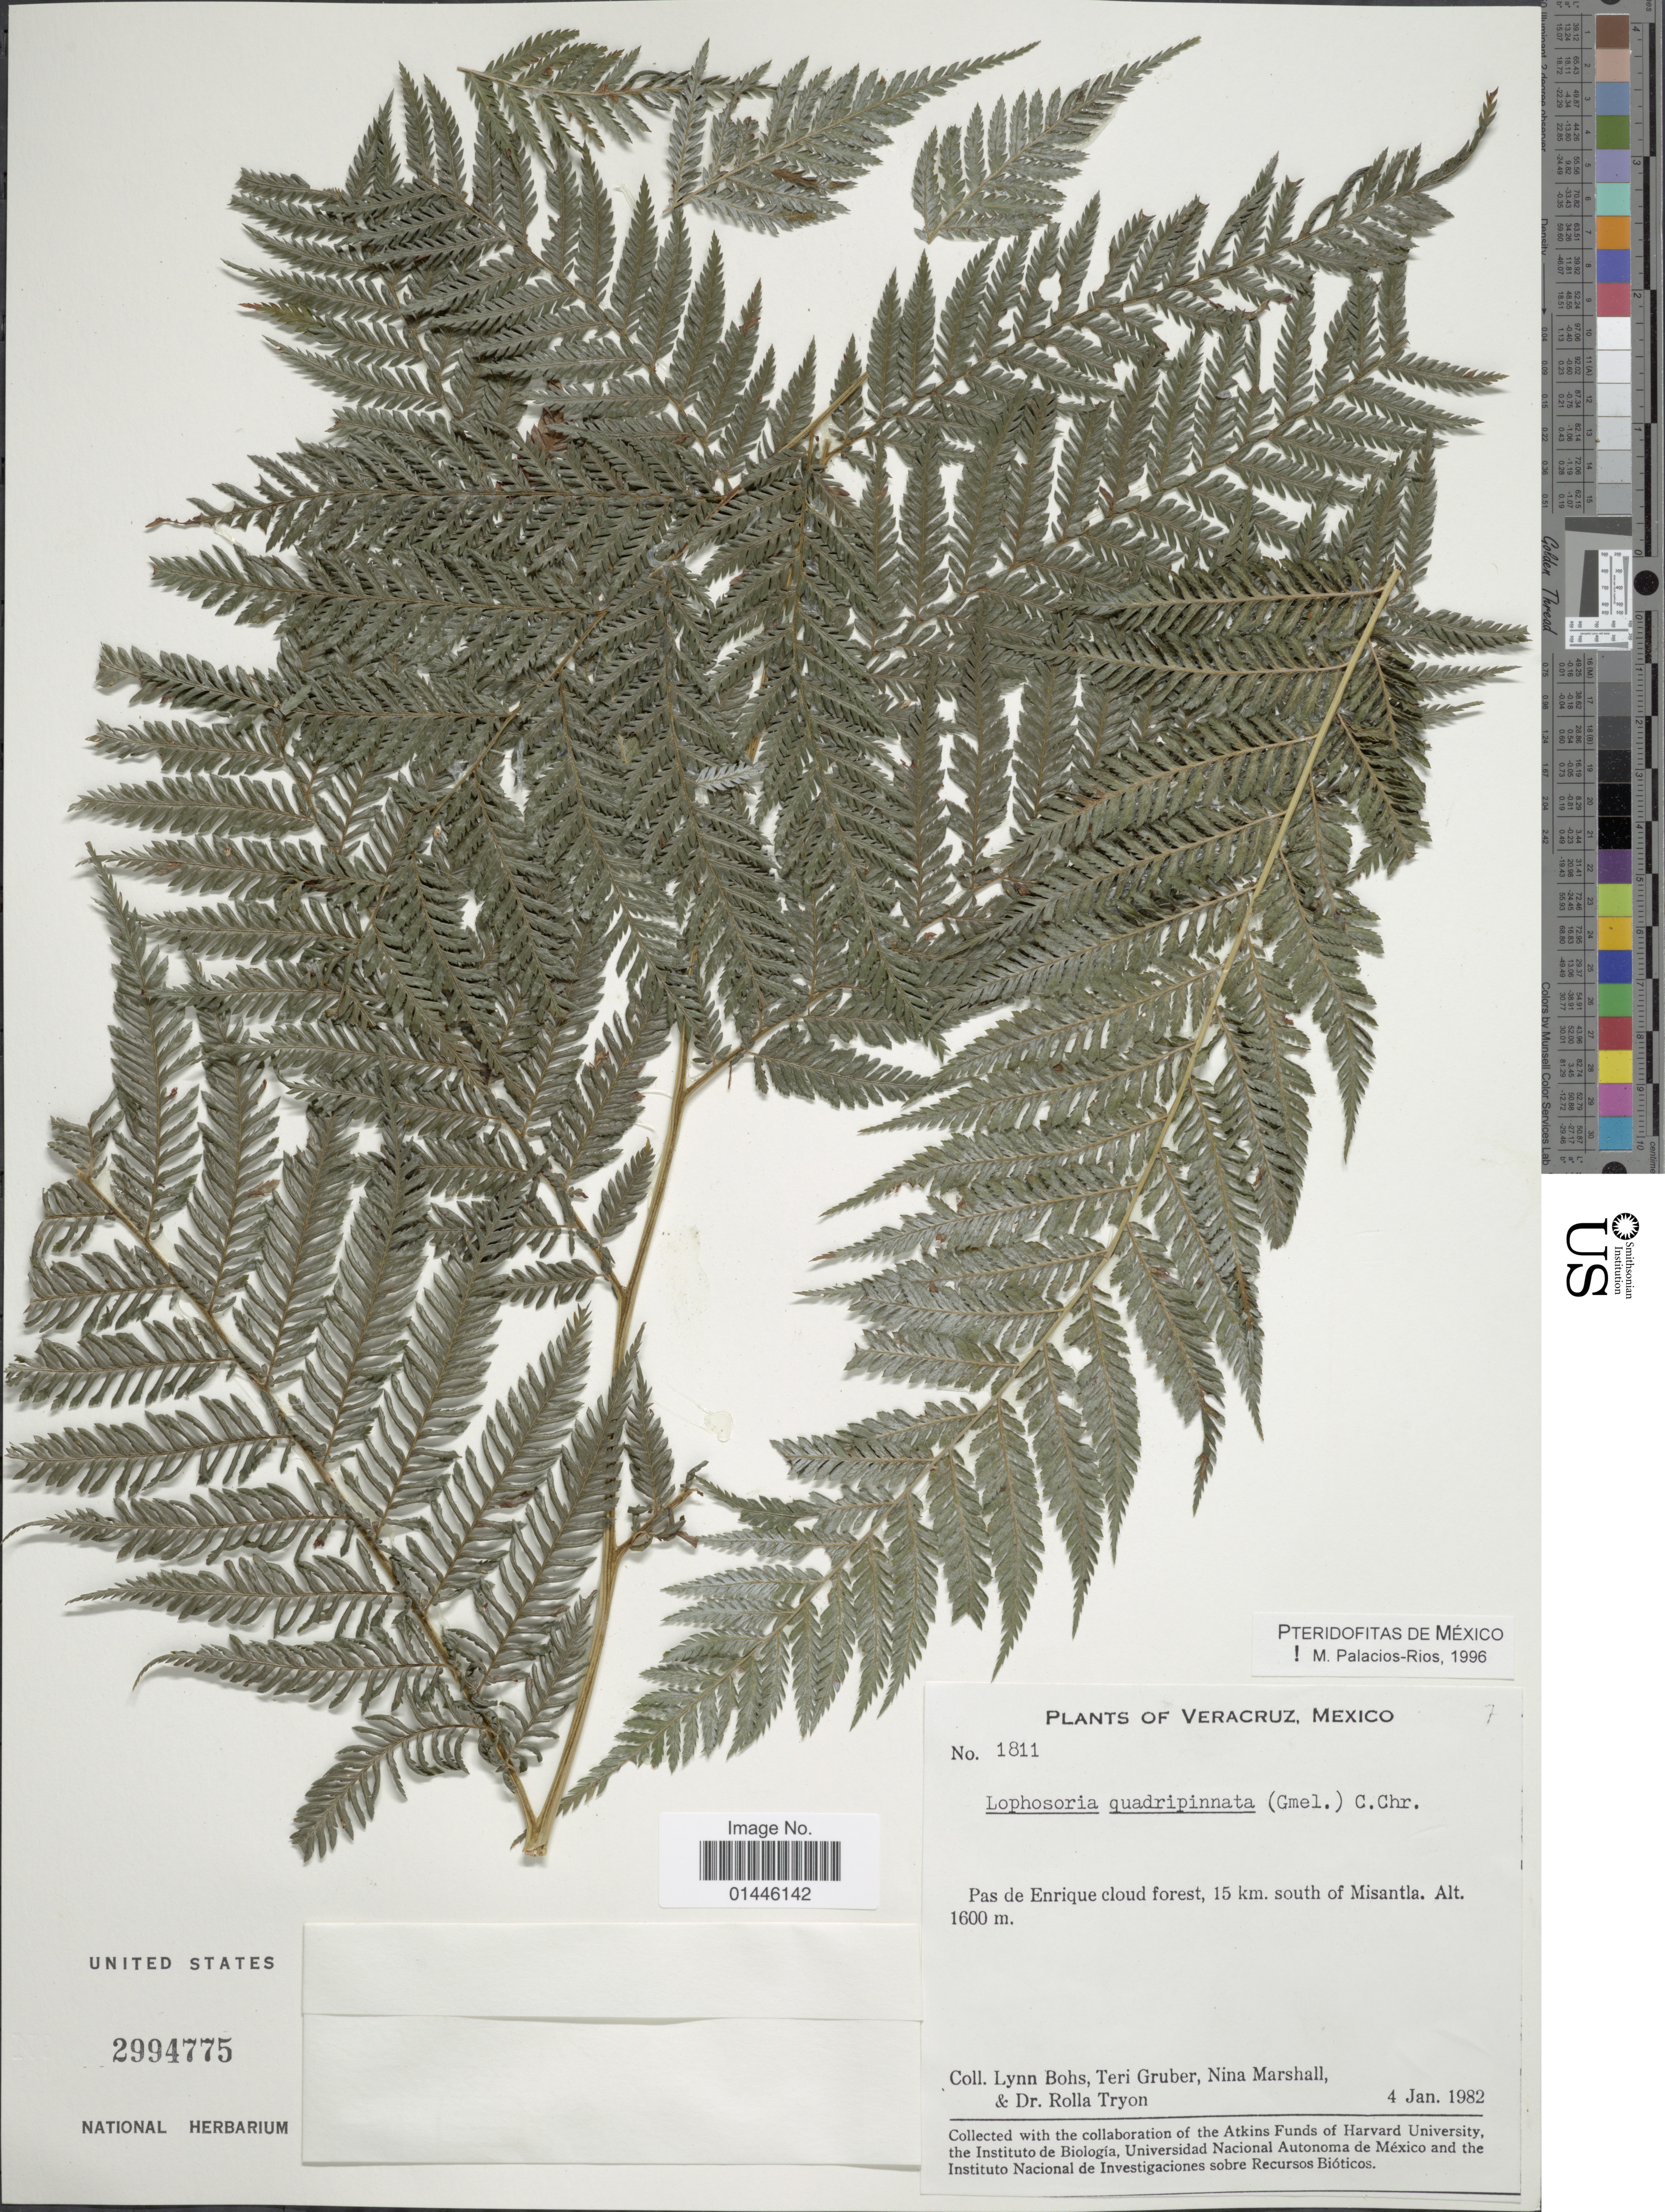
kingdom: Plantae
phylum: Tracheophyta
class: Polypodiopsida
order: Cyatheales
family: Dicksoniaceae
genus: Lophosoria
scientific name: Lophosoria quadripinnata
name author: (J.F. Gmel.) C. Chr.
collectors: L. A. Bohs, T. Gruber, N. Marshall & R. M. Tryon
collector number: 1811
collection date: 1982-01-04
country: Mexico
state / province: Veracruz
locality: Veracruz. Pas de Enrique cloud forest, 15 km. south of Misantla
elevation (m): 1600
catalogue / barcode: US 2994775